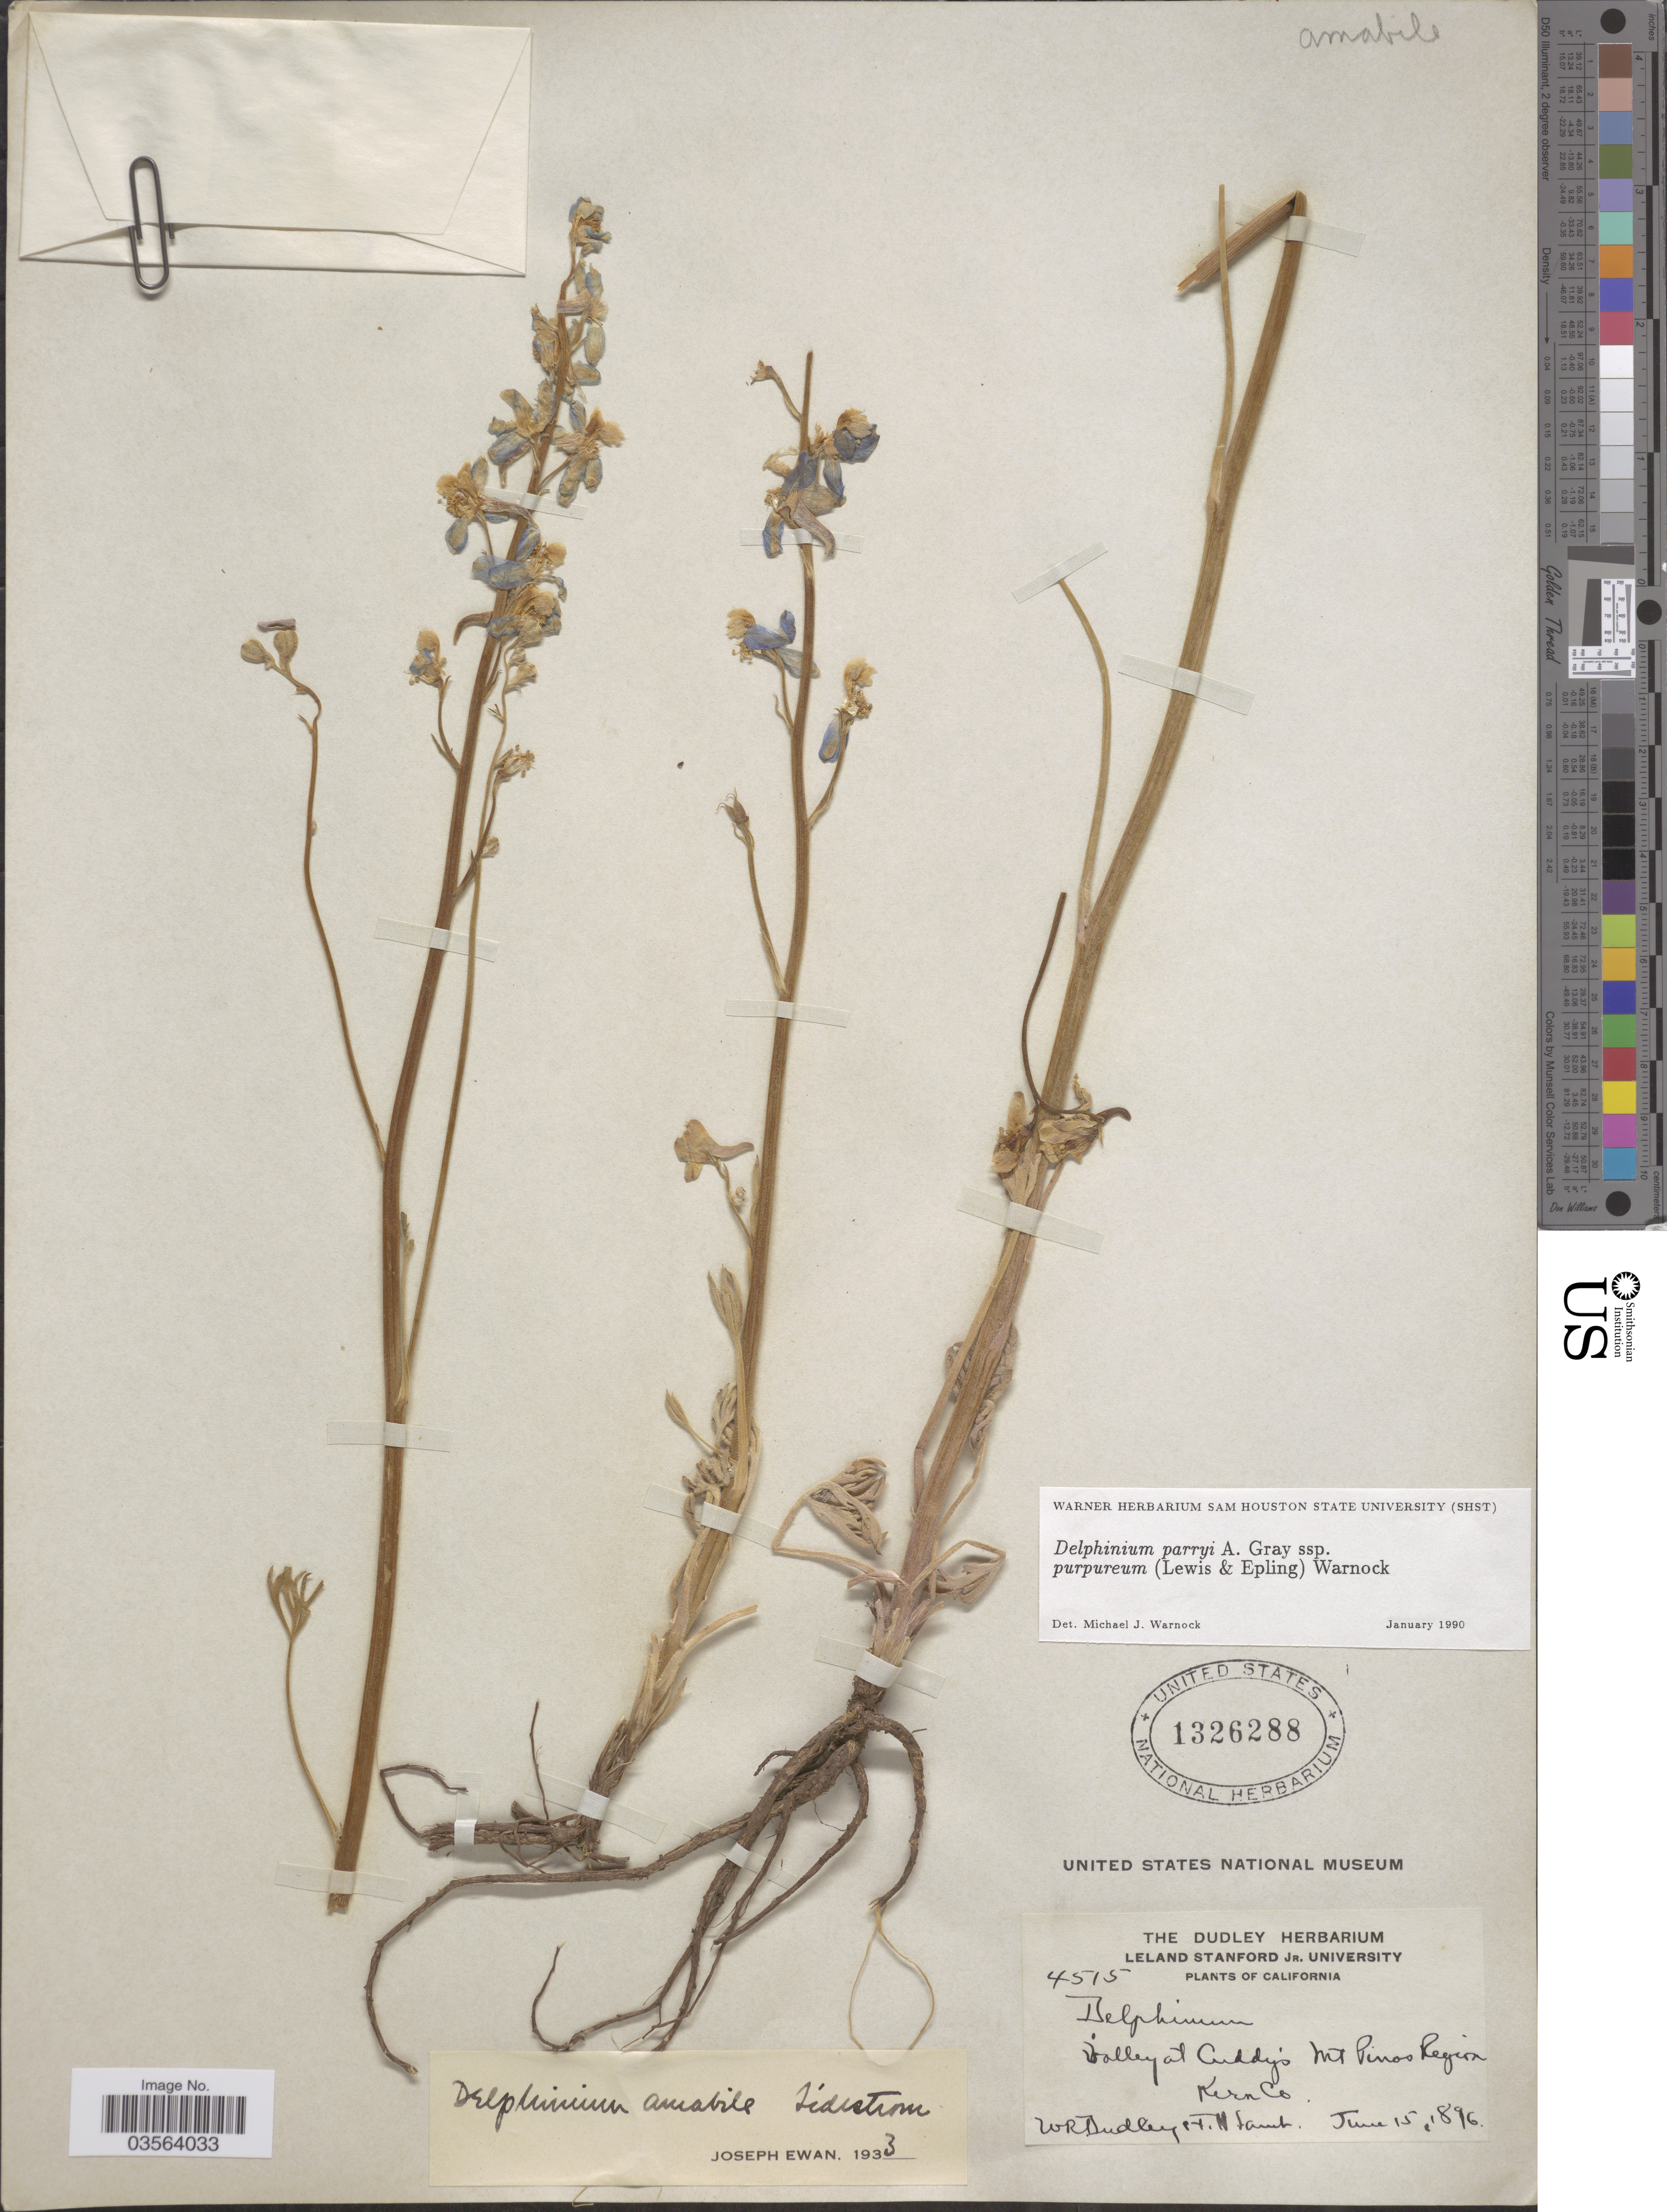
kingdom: Plantae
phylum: Tracheophyta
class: Magnoliopsida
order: Ranunculales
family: Ranunculaceae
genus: Delphinium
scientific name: Delphinium parryi subsp. purpureum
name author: (F. H. Lewis & Epling) M.J. Warnock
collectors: W. Dudley & F. H. Lamb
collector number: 4515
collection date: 1896-06-15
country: United States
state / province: California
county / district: Kern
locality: Valley at Cuddy's Mt Pinos Region. Kern Co.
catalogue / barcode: US 1326288